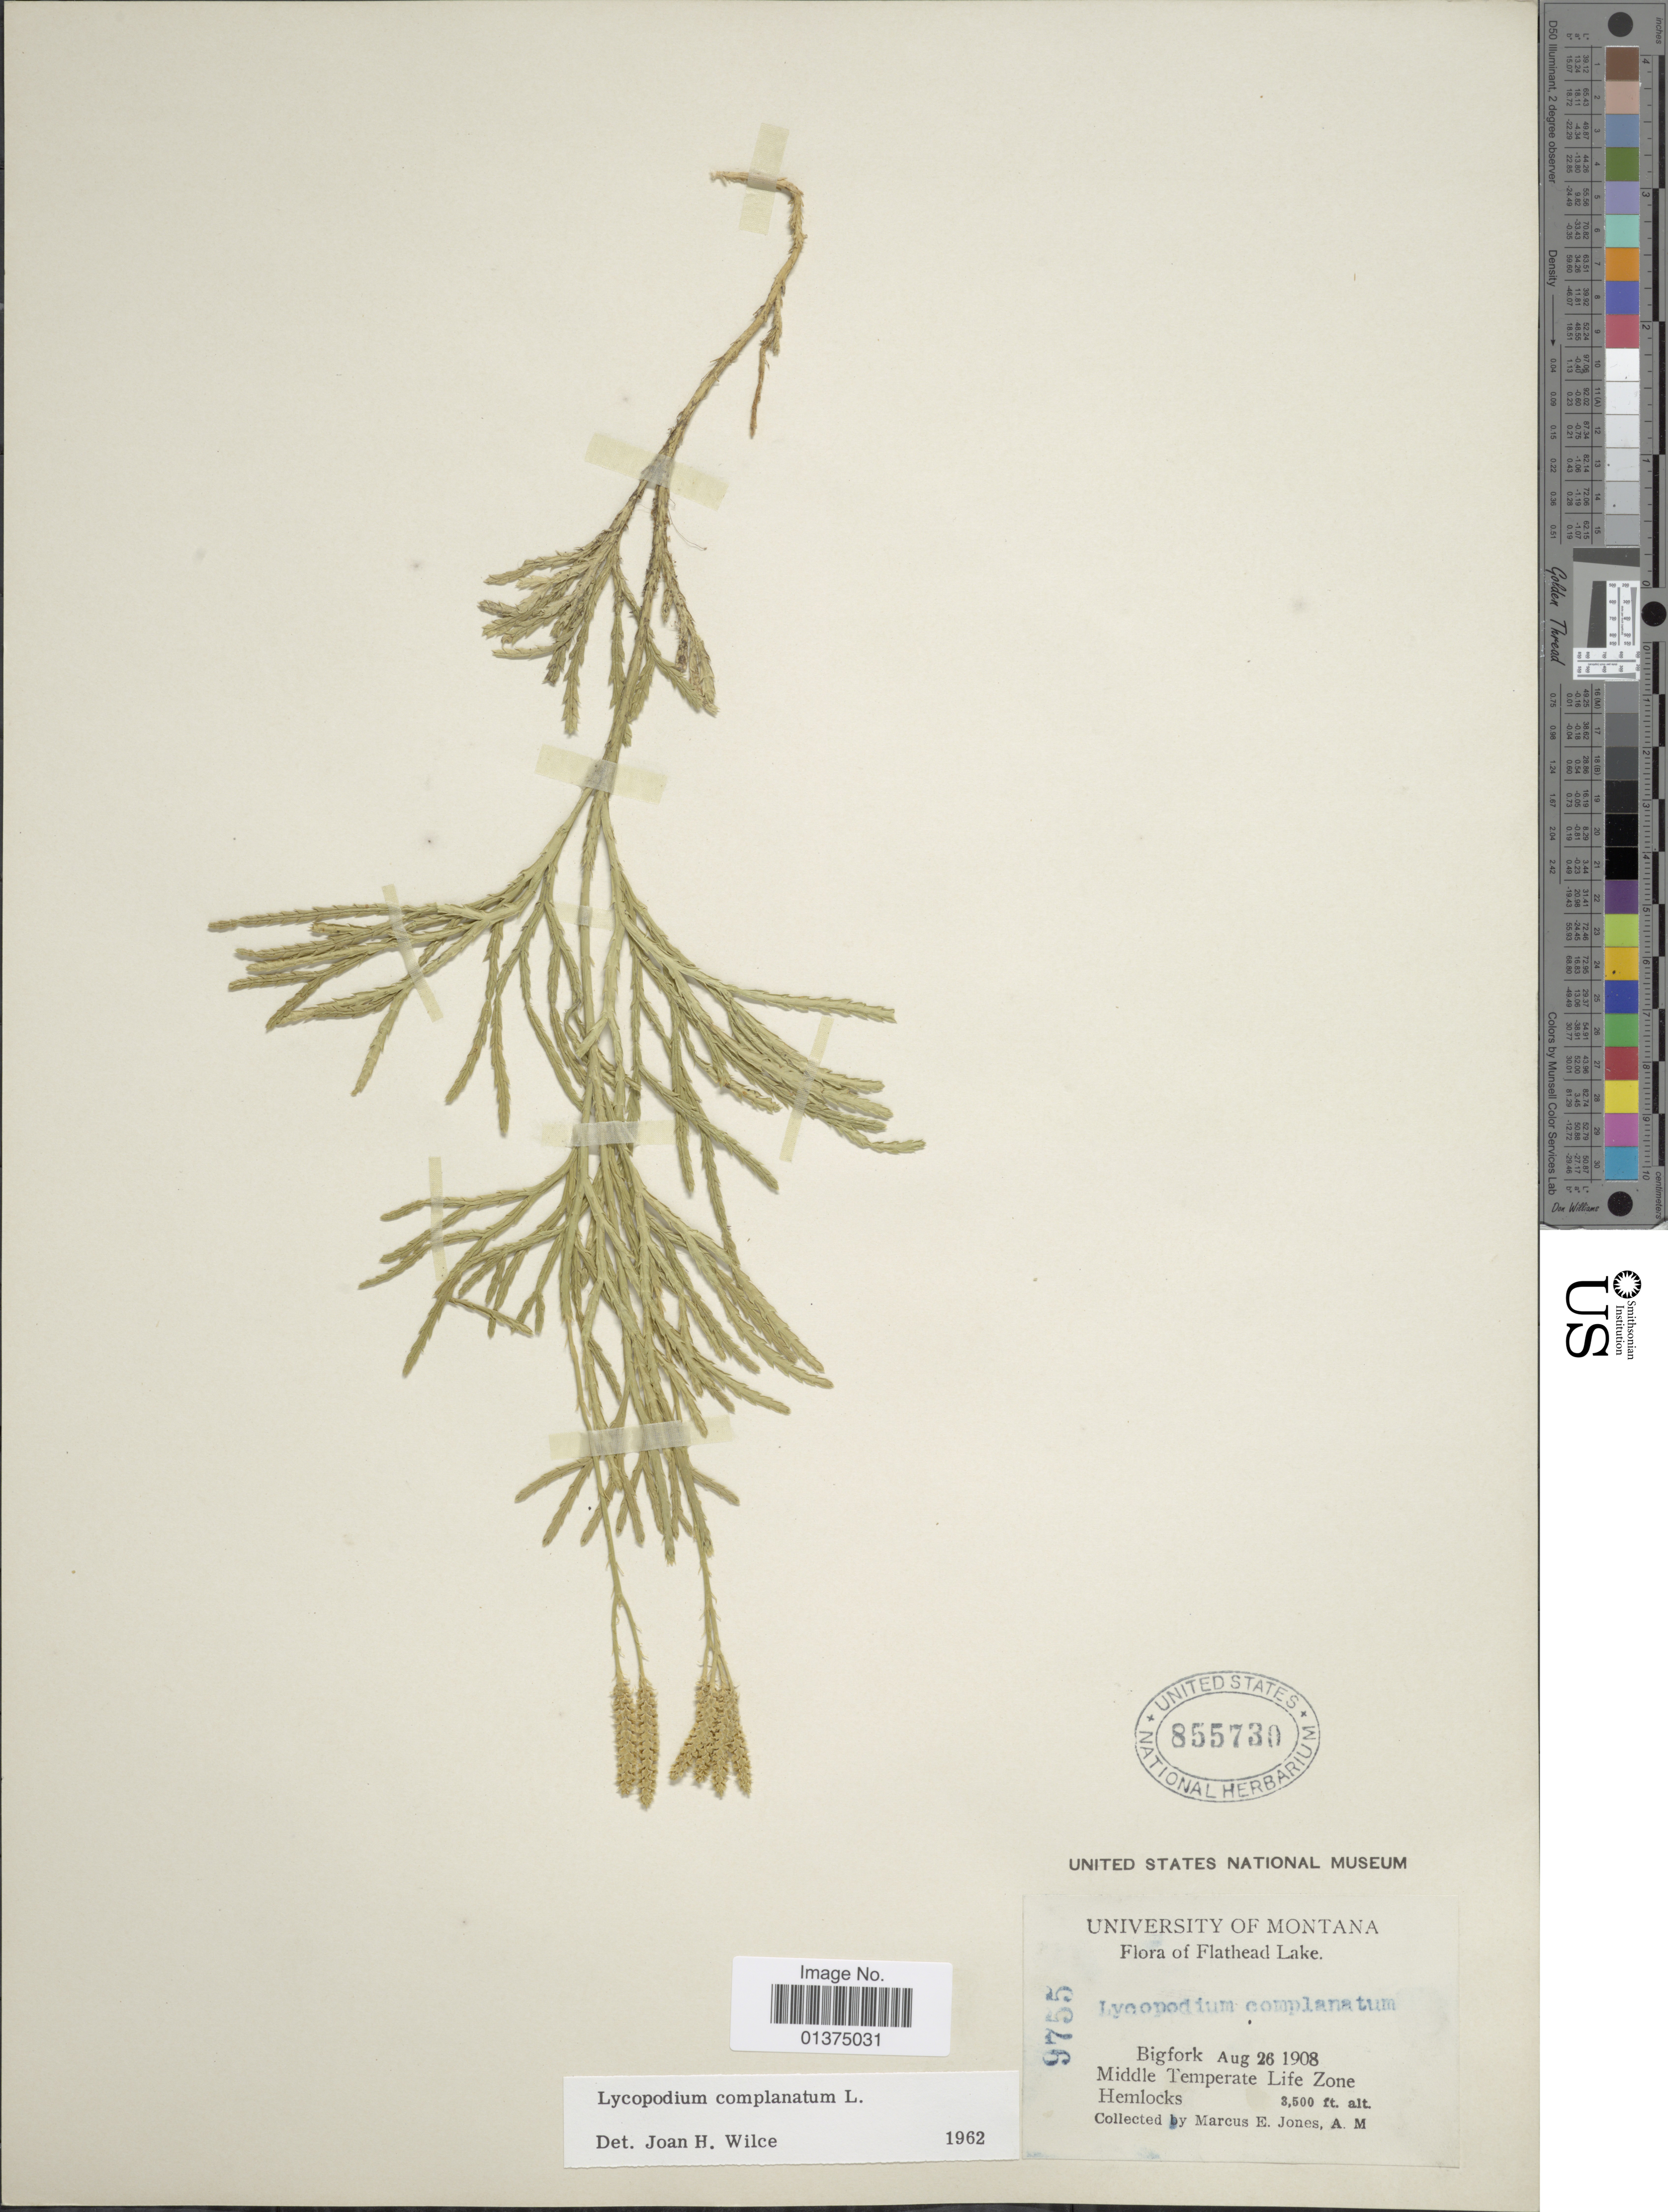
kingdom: Plantae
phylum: Tracheophyta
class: Lycopodiopsida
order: Lycopodiales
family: Lycopodiaceae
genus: Diphasiastrum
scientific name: Diphasiastrum complanatum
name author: (L.) Holub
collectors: M. E. Jones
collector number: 9755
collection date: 1908-08-26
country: United States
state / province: Montana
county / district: Flathead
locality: Flathead Lake, Bigfork, Middle Temperate Life Zone Hemlocks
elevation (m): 1067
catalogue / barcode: US 855730